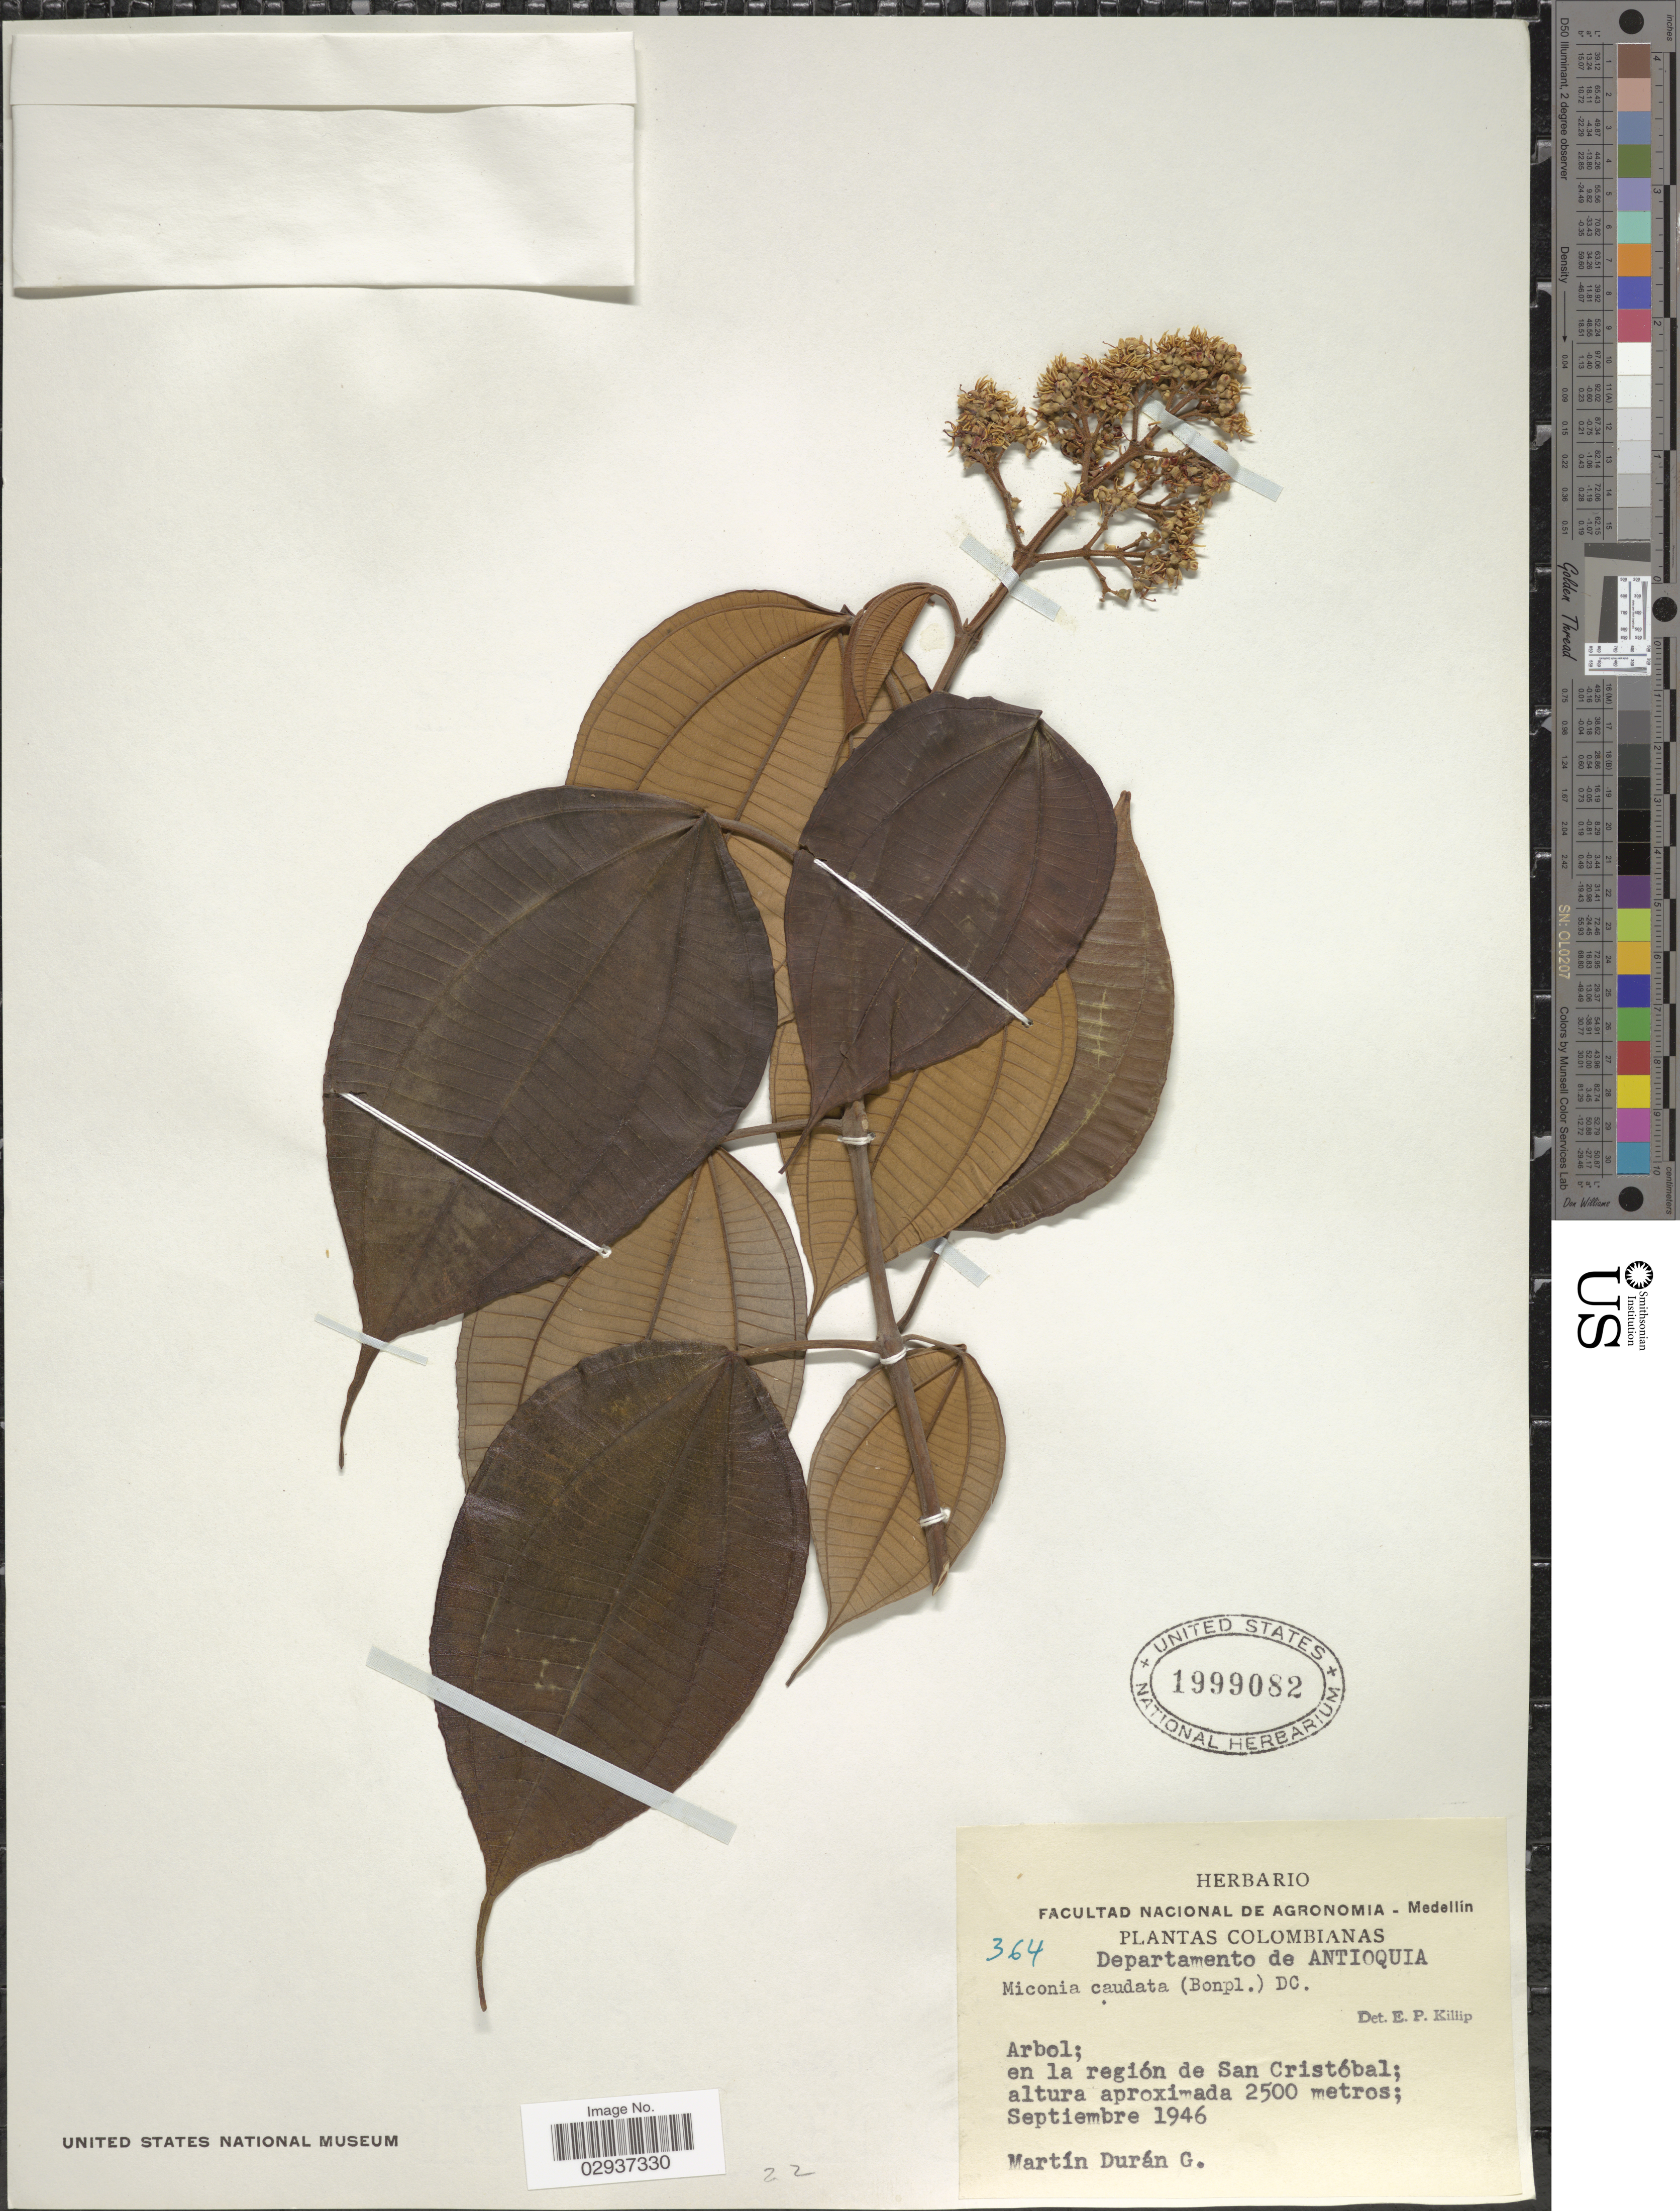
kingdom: Plantae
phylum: Tracheophyta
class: Magnoliopsida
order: Myrtales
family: Melastomataceae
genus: Miconia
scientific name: Miconia caudata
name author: (Bonpl.) DC.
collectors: M. Duran G.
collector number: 364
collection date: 1946-09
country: Colombia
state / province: Antioquia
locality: Departamento de Antioquia. En la región de San Cristóbal.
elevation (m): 2500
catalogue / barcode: US 1999082